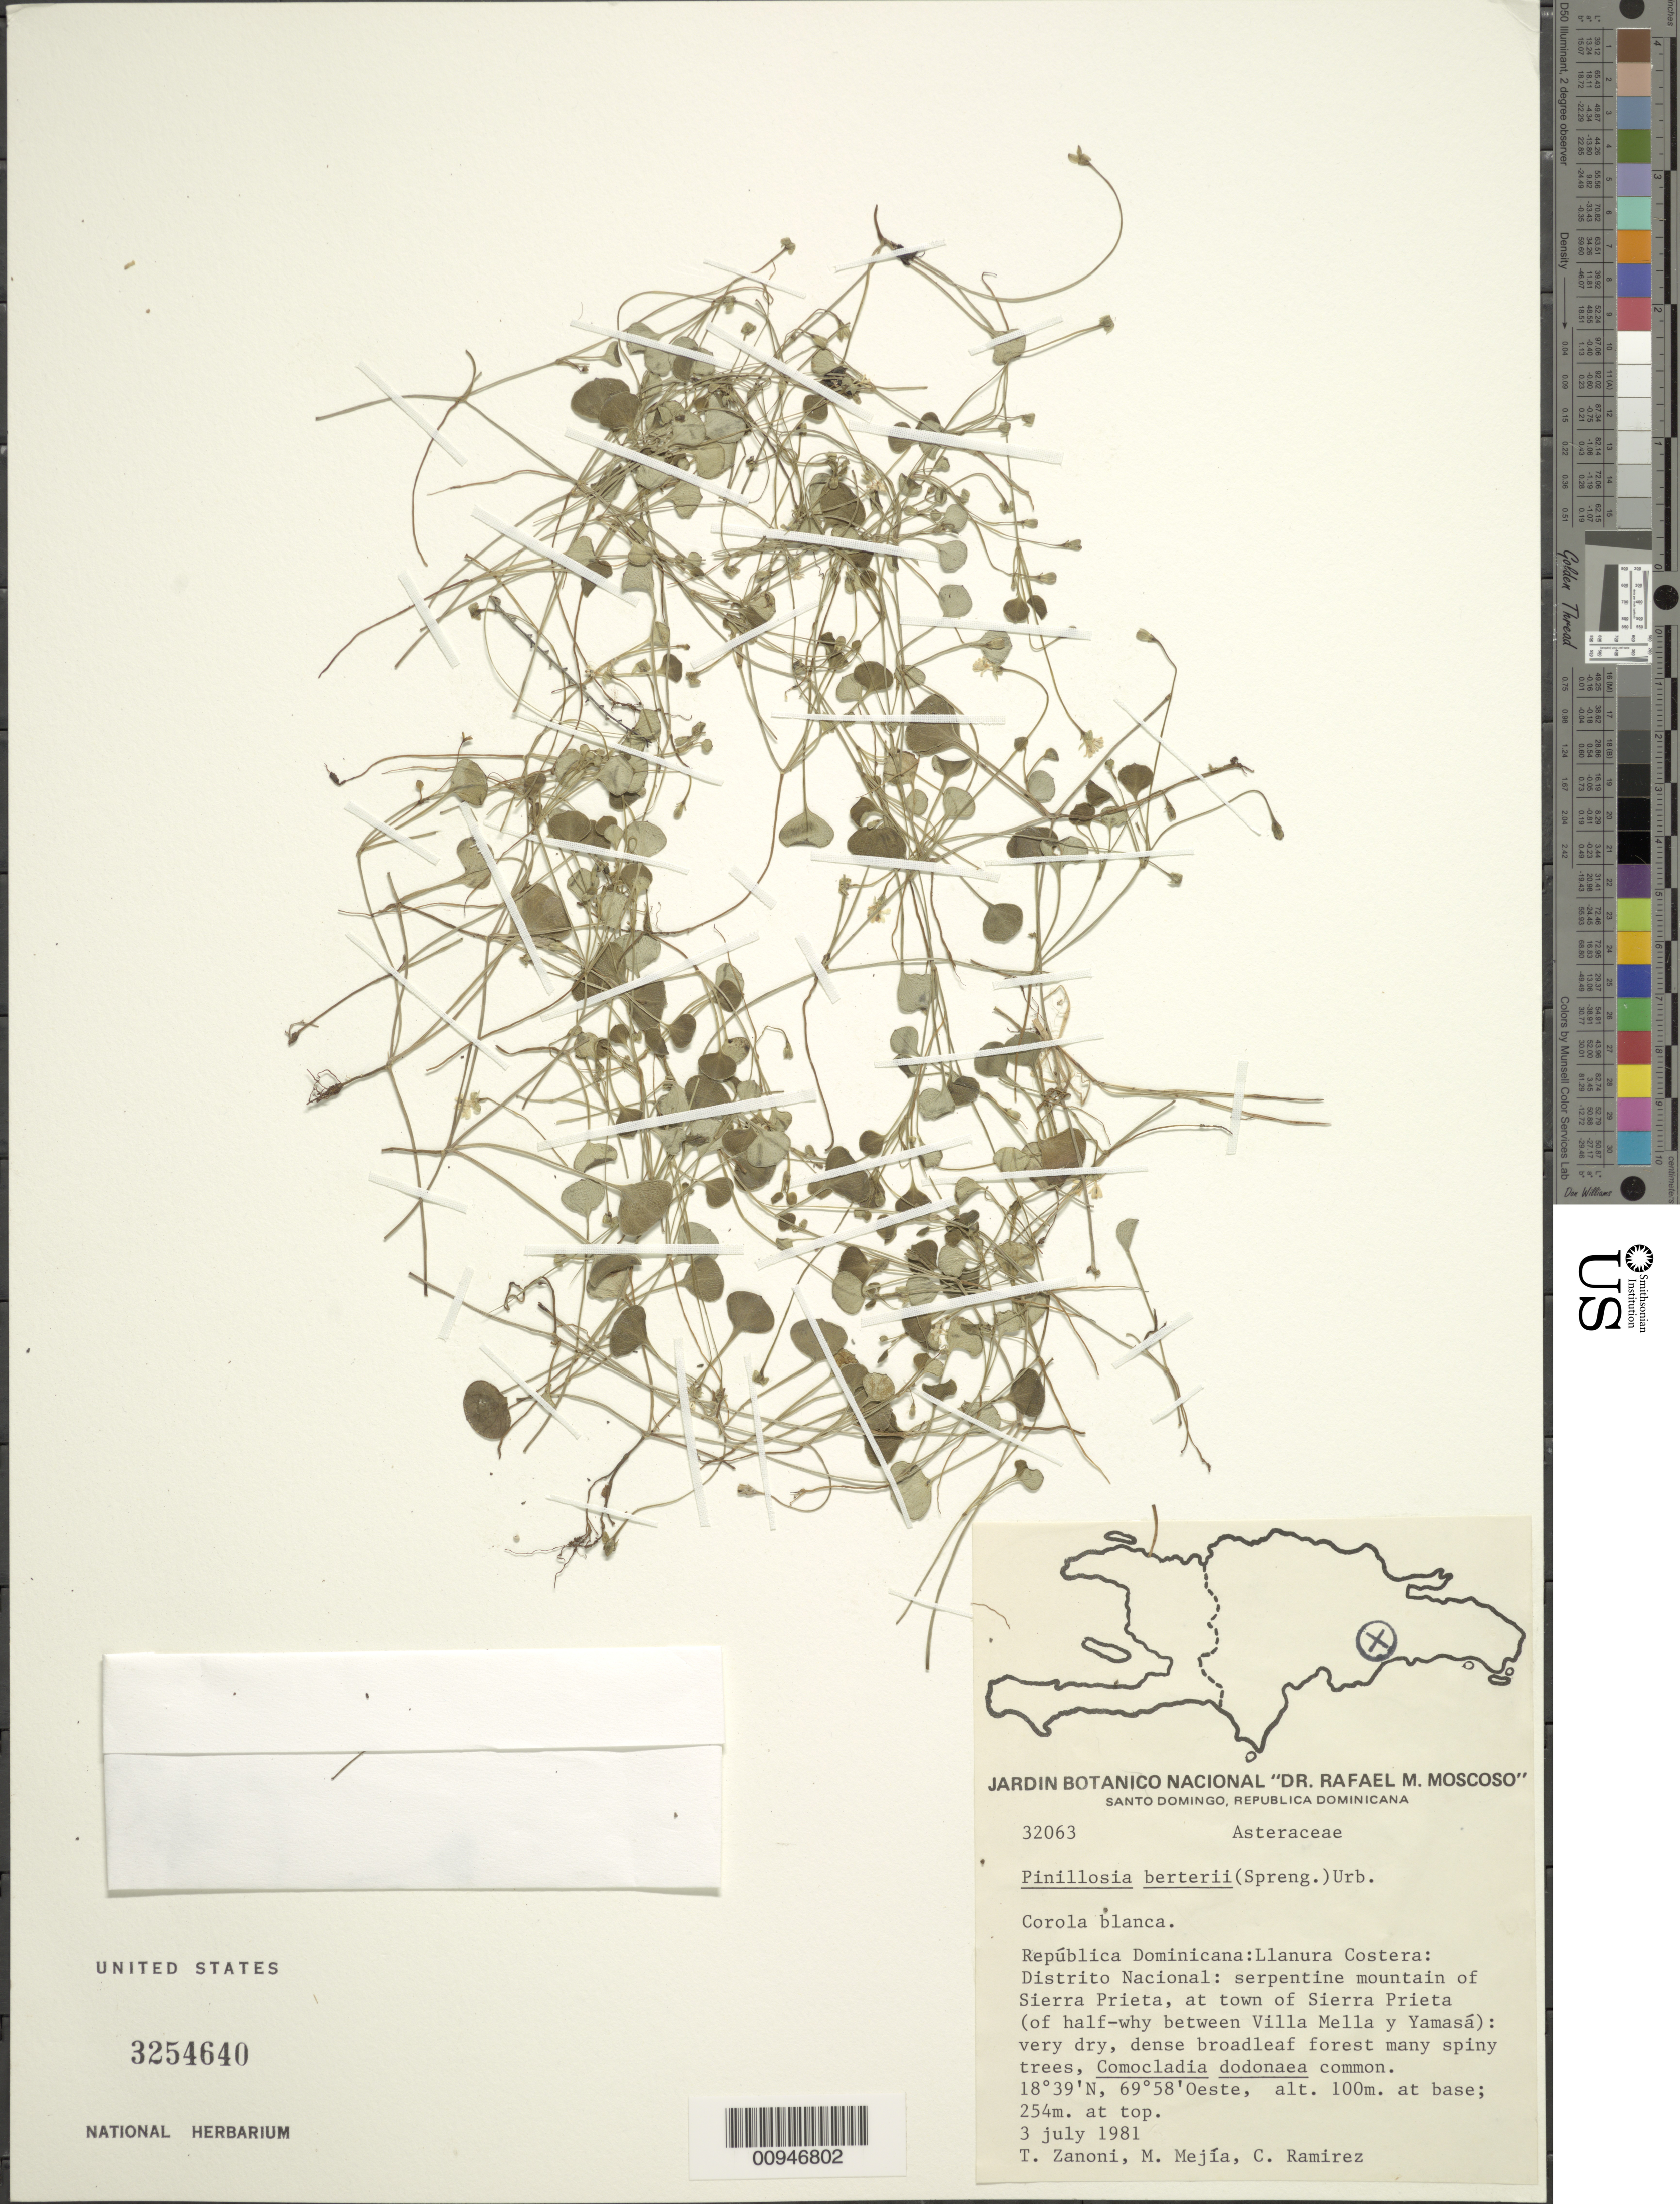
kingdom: Plantae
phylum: Tracheophyta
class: Magnoliopsida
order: Asterales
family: Asteraceae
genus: Pinillosia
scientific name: Pinillosia berteri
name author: (Spreng.) Urb.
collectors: T. A. Zanoni, M. Mejia & C. Ramirez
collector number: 32063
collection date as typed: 03 Jul 1981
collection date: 1981-07-03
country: Dominican Republic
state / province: Distrito Nacional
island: Hispaniola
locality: Llanura Costera, serpentine mountain of Sierra Prieta, at town of Sierra Prieta (of half-way between Villa Mella y Yamasá)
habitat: Very dry, dense broadleaf forest many spiny trees, Comocladia dodonaea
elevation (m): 100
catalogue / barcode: US 3254640